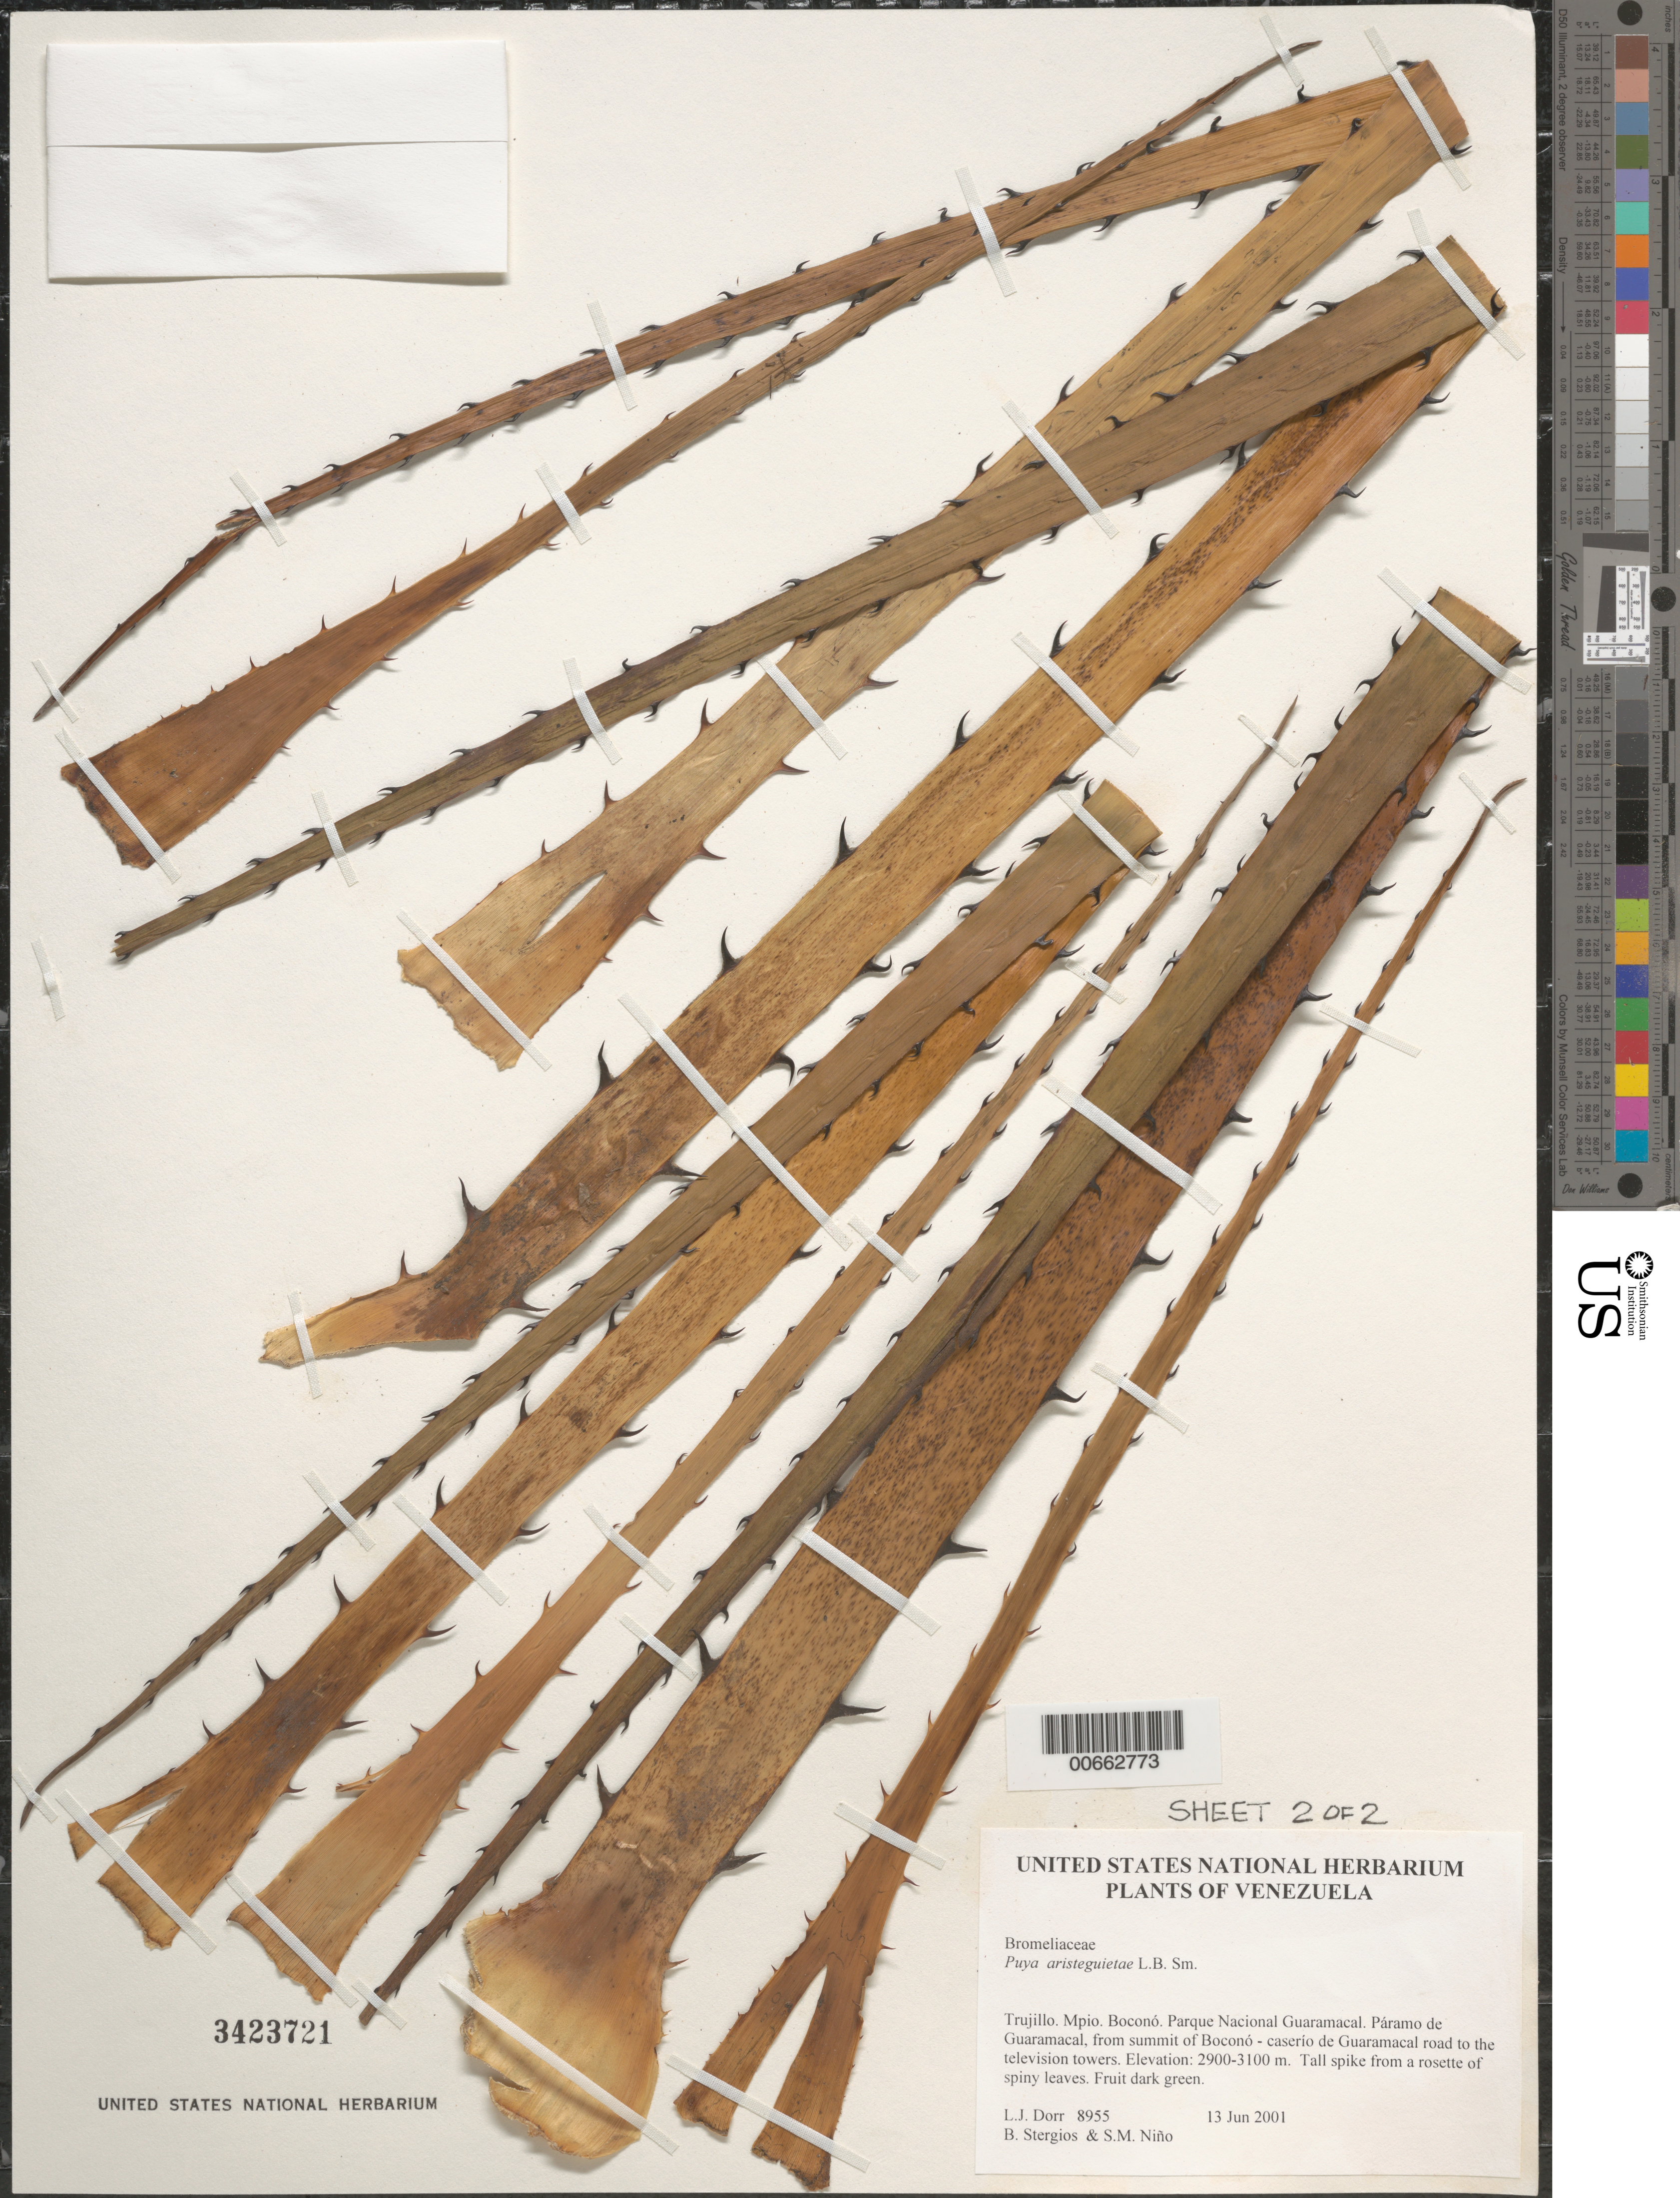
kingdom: Plantae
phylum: Tracheophyta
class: Liliopsida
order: Poales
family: Bromeliaceae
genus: Puya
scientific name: Puya aristeguietae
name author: L.B. Sm.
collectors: L. J. Dorr, B. G. Stergios & S. M. Niño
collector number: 8955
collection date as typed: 13 Jun 2001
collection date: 2001-06-13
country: Venezuela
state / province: Trujillo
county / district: Boconó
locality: Parque Nacional Guaramacal. Páramo de Guaramacal, from summit of Boconó-caserío de Guaramacal road to the television towers.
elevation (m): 2900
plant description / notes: PORT, SEL, US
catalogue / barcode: US 3423721